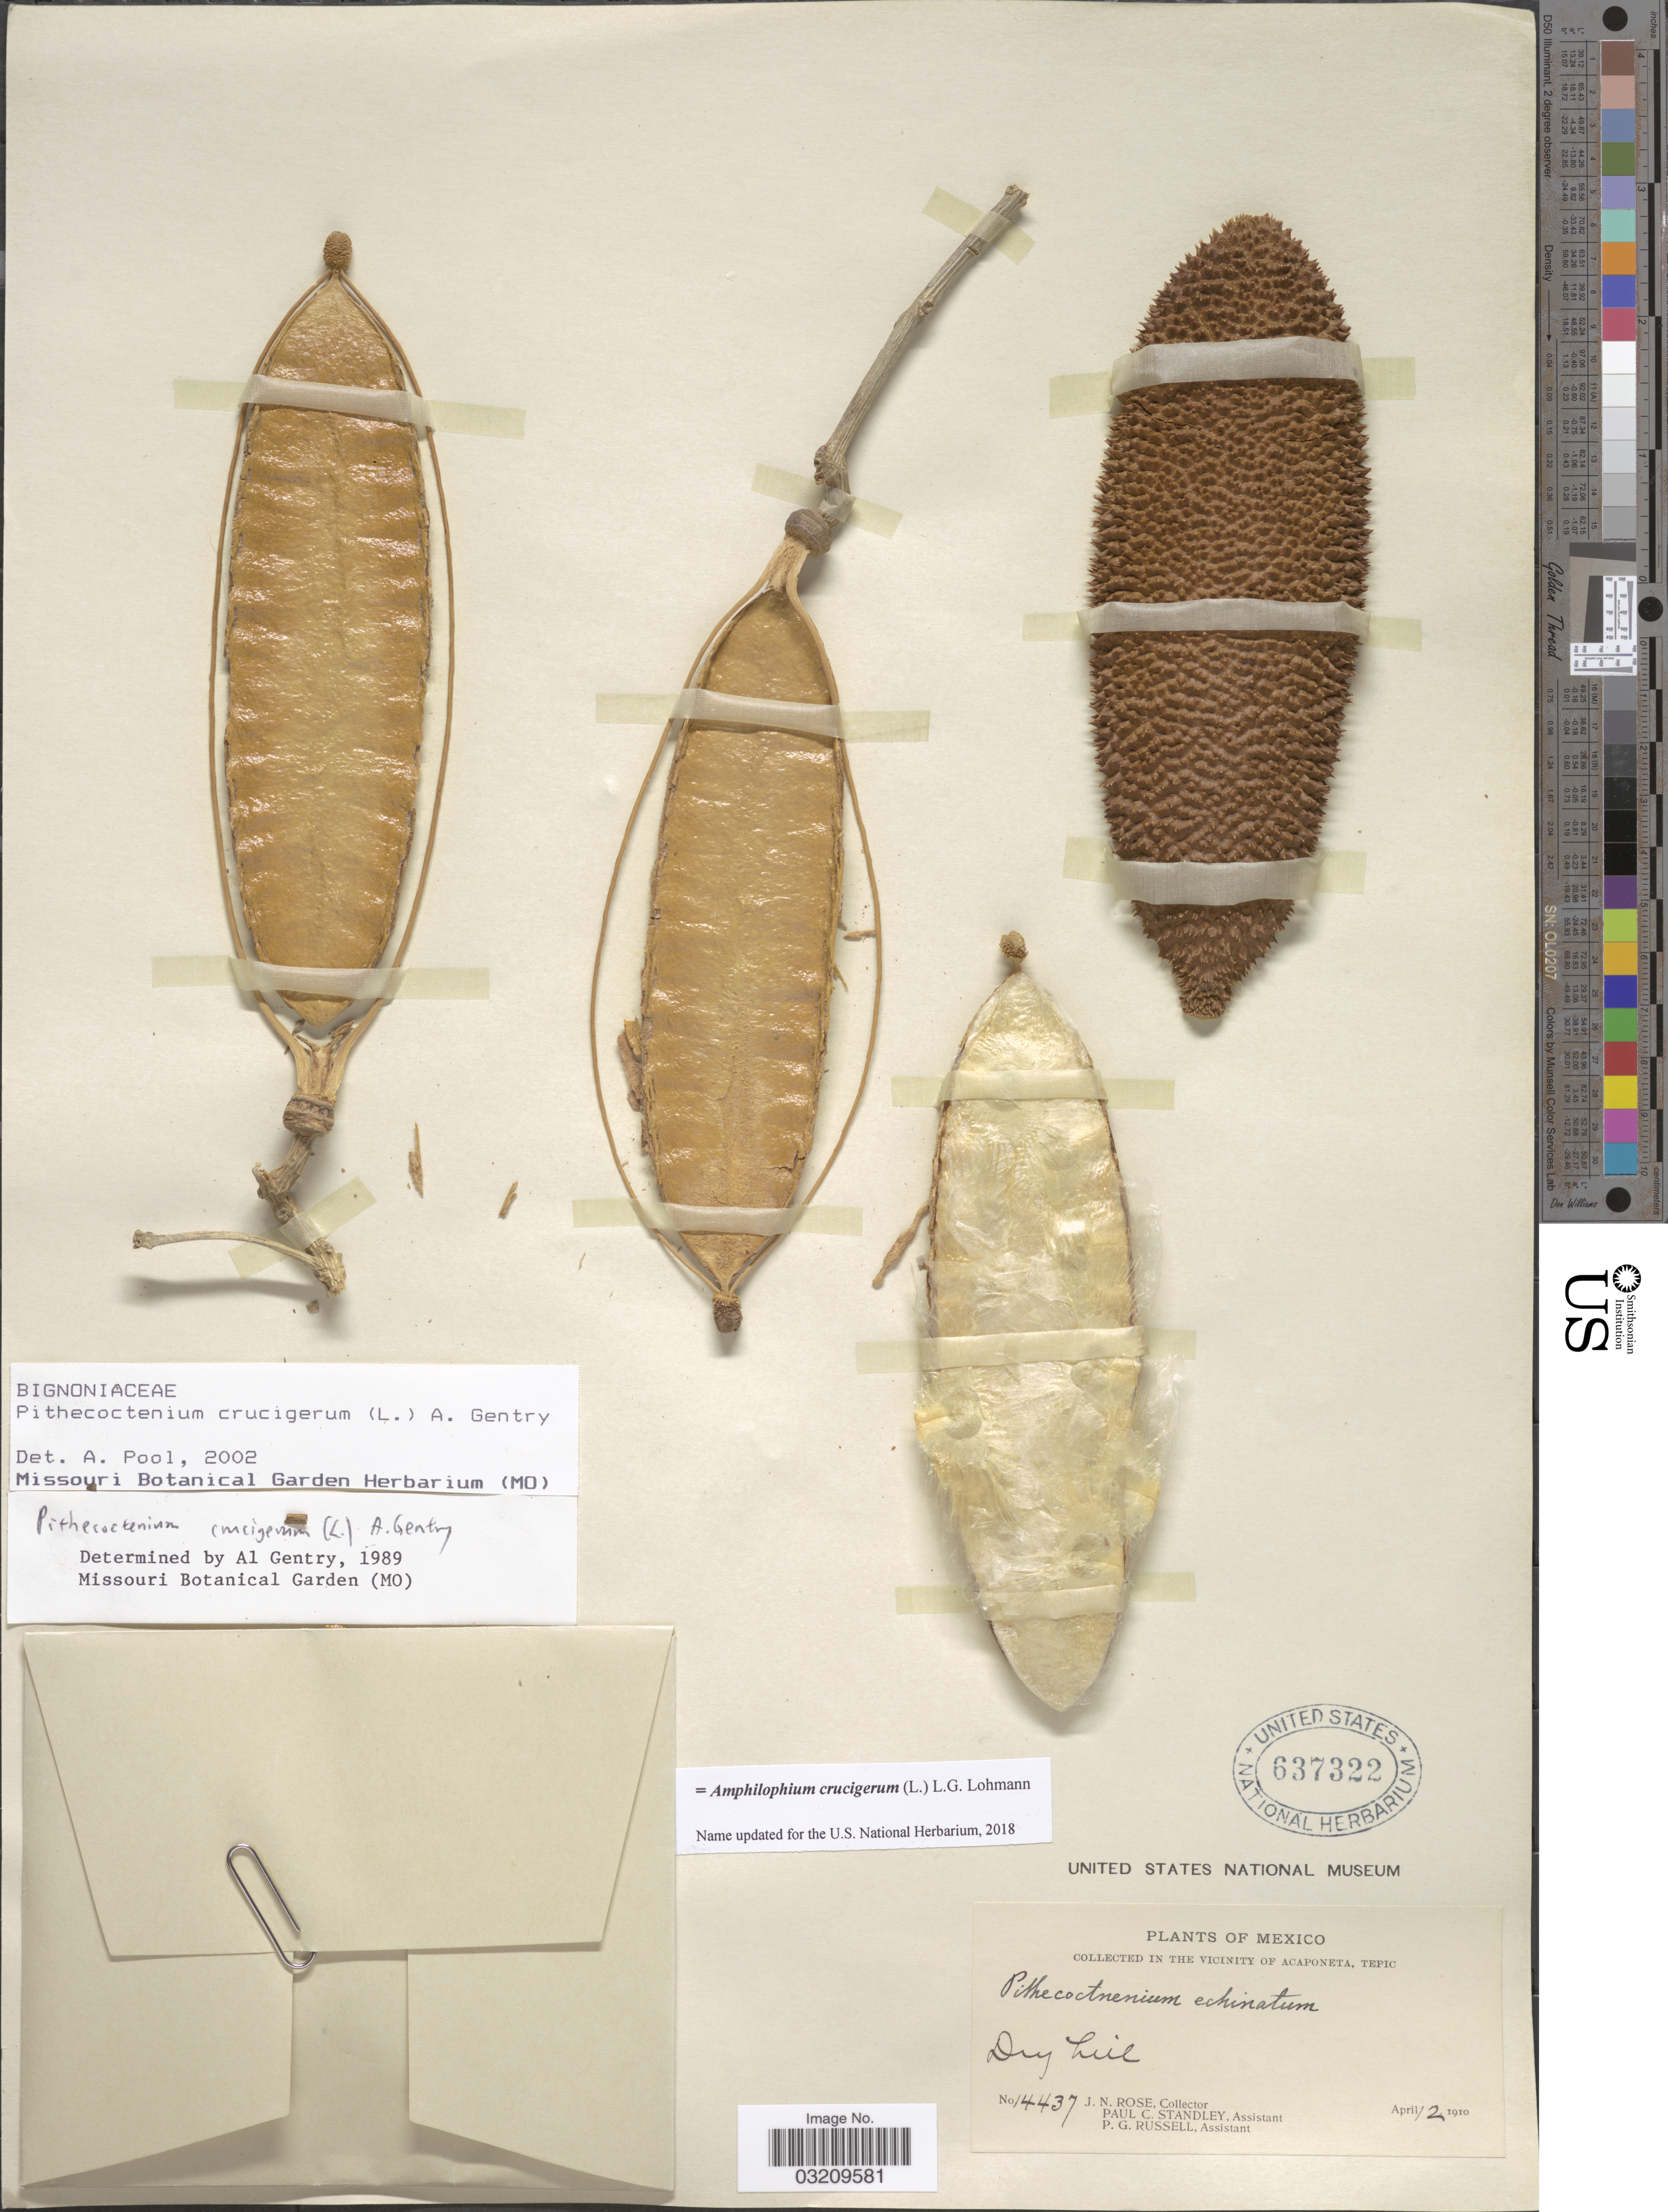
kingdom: Plantae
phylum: Tracheophyta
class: Magnoliopsida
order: Lamiales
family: Bignoniaceae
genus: Amphilophium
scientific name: Amphilophium crucigerum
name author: (L.) L.G. Lohmann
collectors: J. N. Rose, P. C. Standley & P. G. Russell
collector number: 14437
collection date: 1910-04-12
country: Mexico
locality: The vicinity of Acaponeta, Tepic.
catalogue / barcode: US 637322